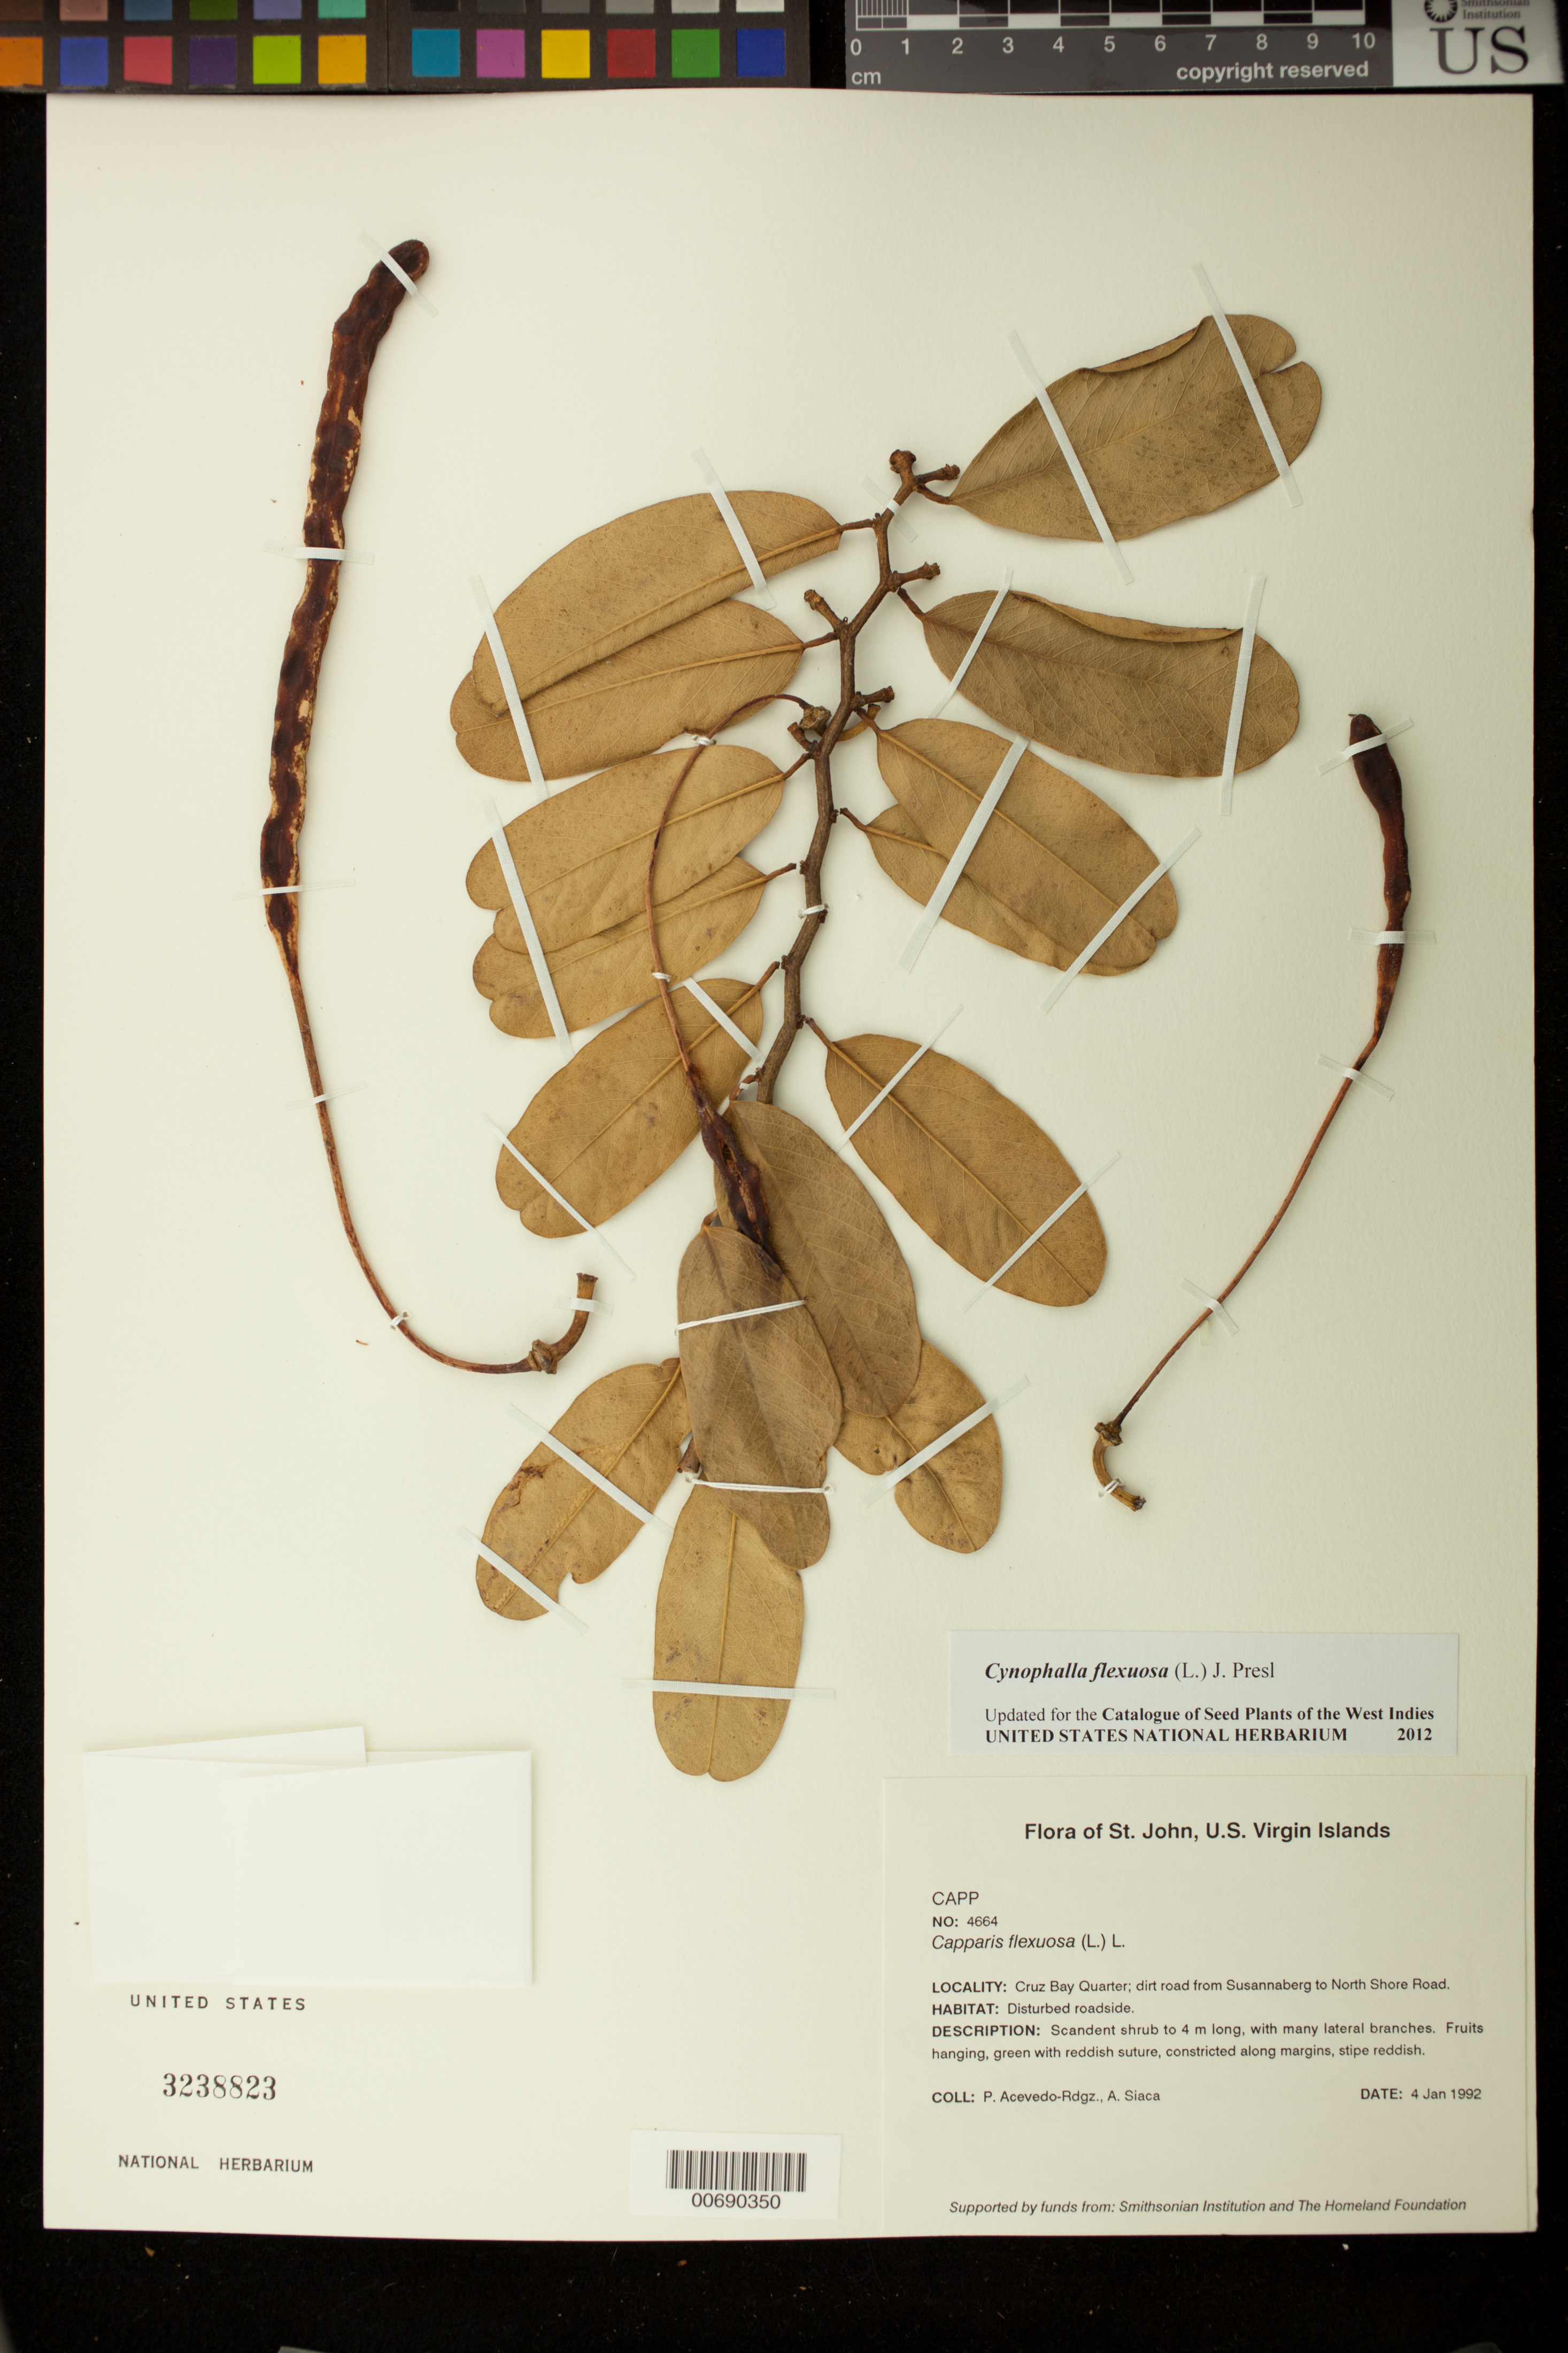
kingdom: Plantae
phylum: Tracheophyta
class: Magnoliopsida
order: Brassicales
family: Capparaceae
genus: Cynophalla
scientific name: Cynophalla flexuosa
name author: (L.) J. Presl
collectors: P. Acevedo-Rodr. & A. Siaca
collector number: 4664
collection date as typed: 04 Jan 1992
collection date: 1992-01-04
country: U.S. Virgin Islands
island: St. John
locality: Cruz Bay Quarter; Dirt road from Susannaberg to North Shore Road.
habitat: Disturbed roadside.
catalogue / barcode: US 3238823